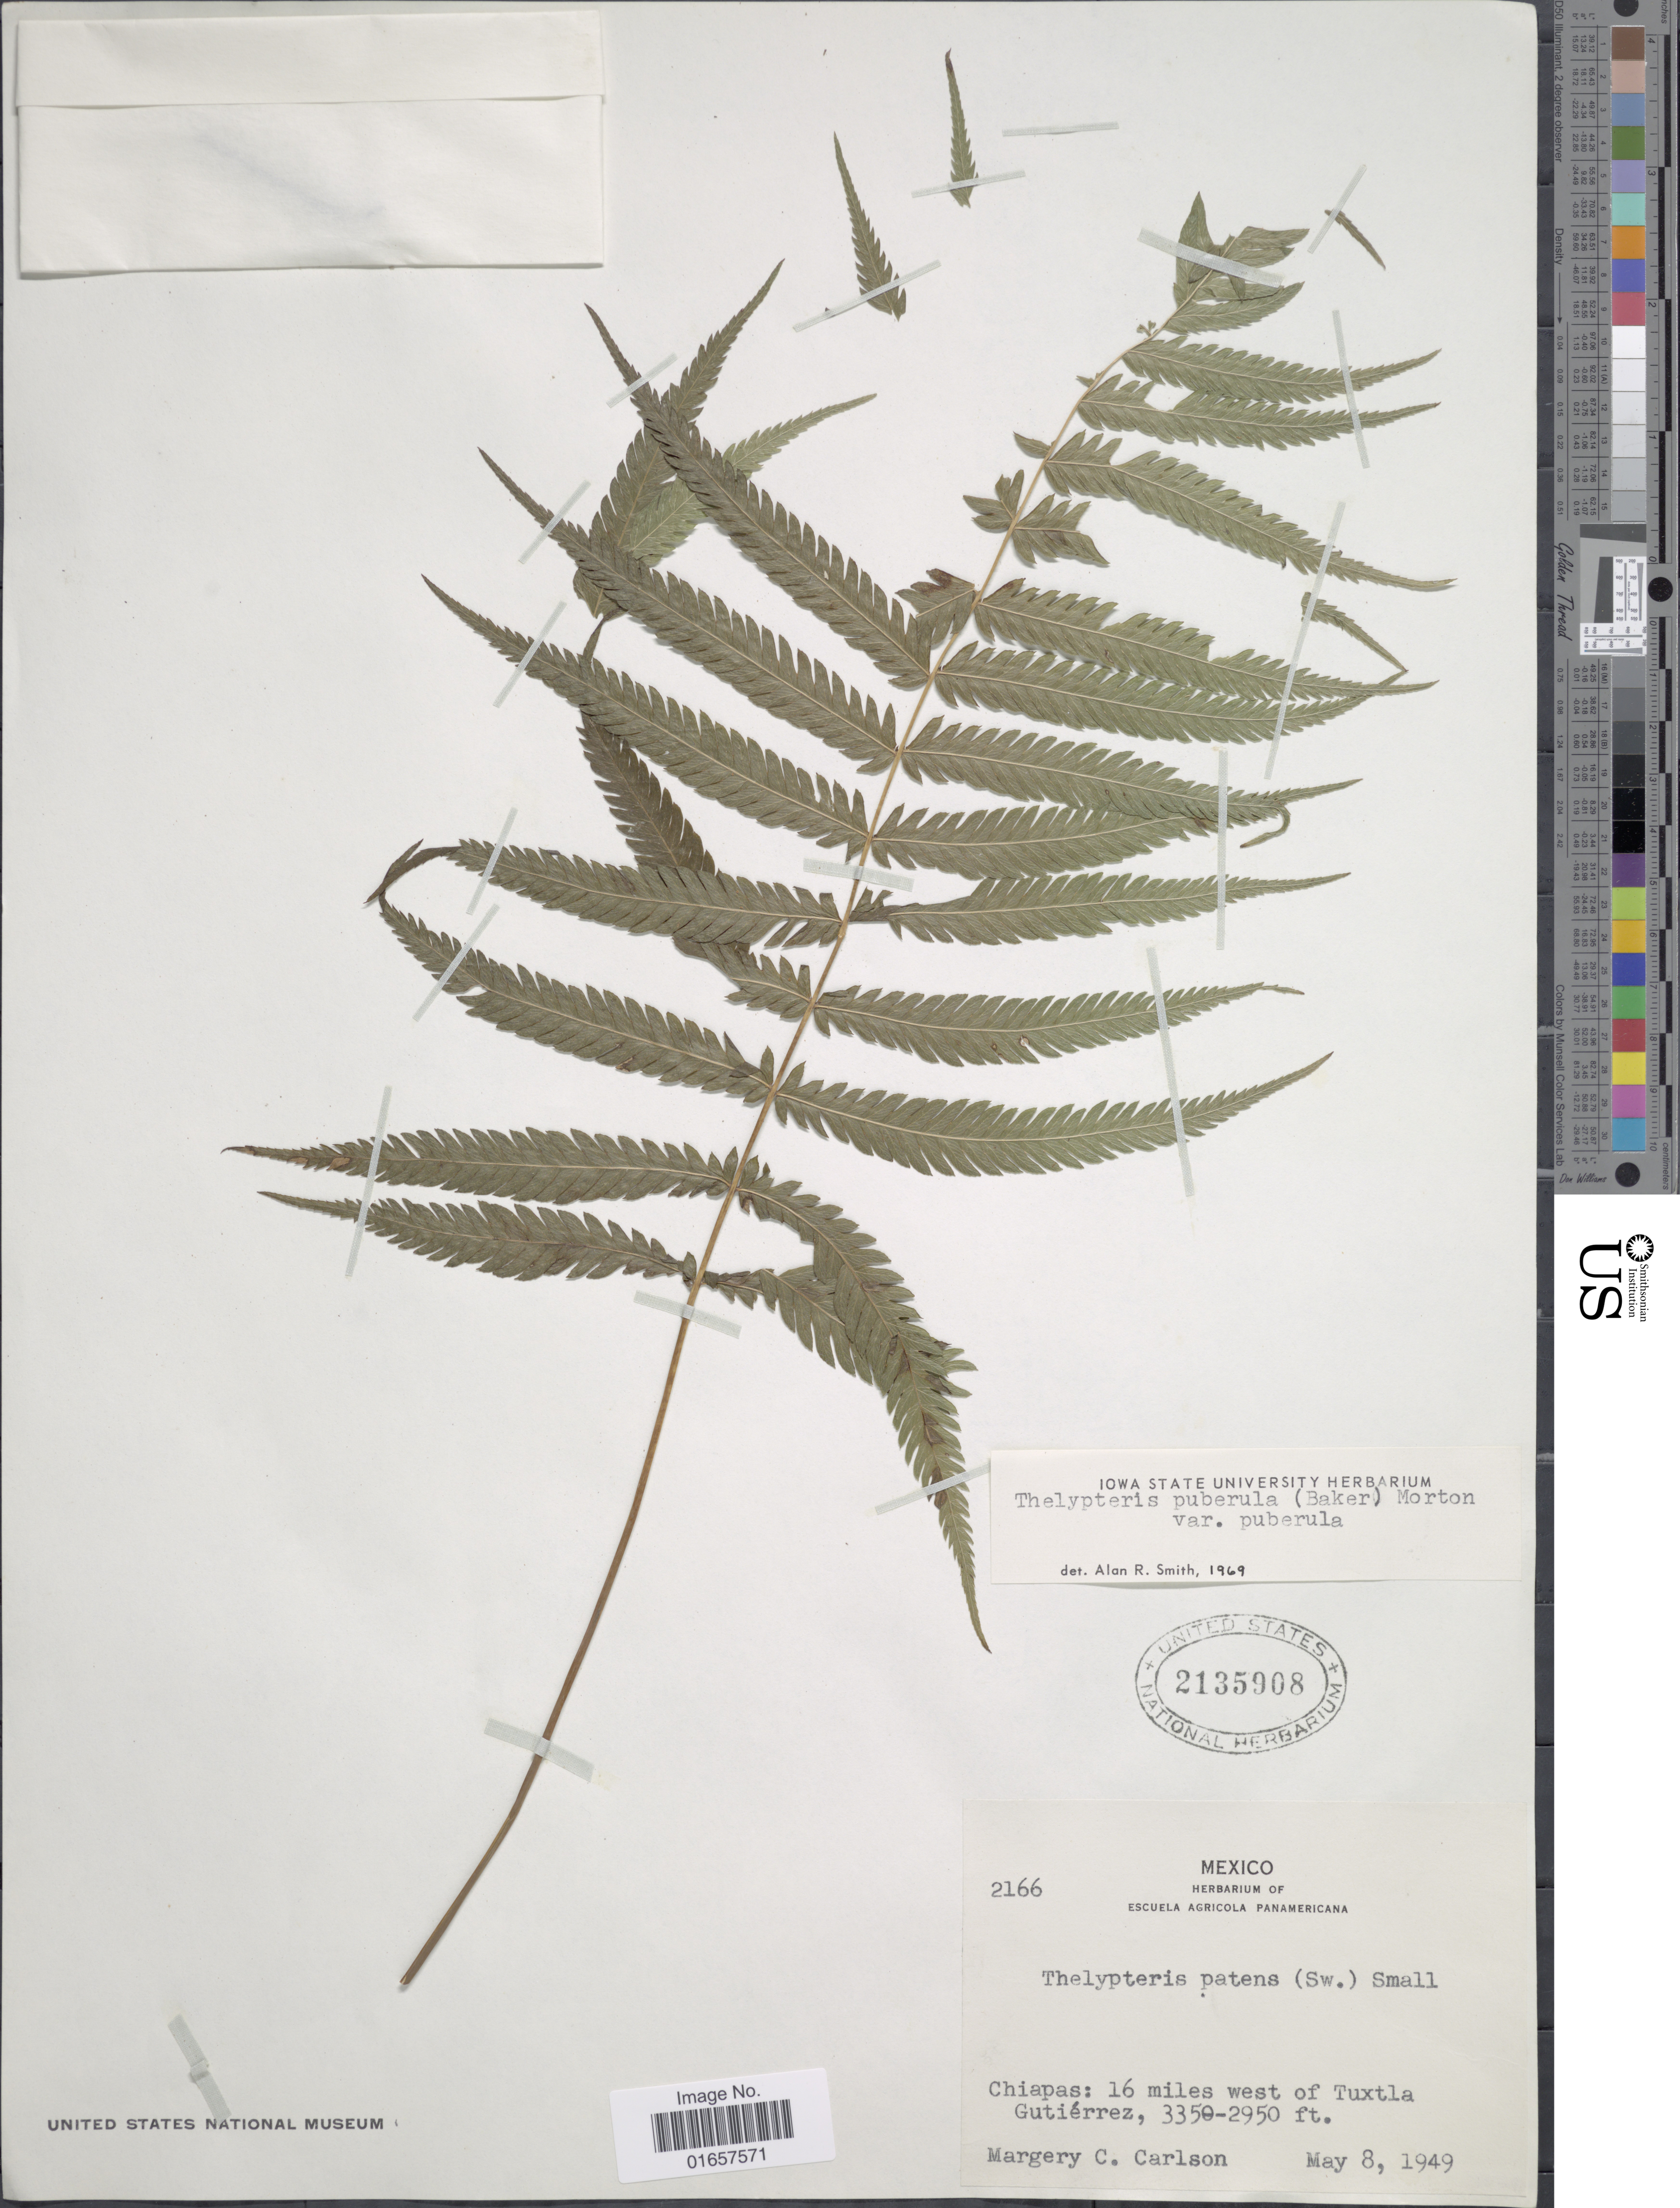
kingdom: Plantae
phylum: Tracheophyta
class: Polypodiopsida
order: Polypodiales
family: Thelypteridaceae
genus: Christella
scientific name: Christella puberula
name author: (Baker) Á. Löve & D. Löve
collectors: M. C. Carlson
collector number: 2166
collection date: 1949-05-08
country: Mexico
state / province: Chiapas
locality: Mexico, Vicinity of Puebla, State of Puebla.6 miles west of Tuxtla Gutiérrez.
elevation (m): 899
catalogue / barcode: US 2135908